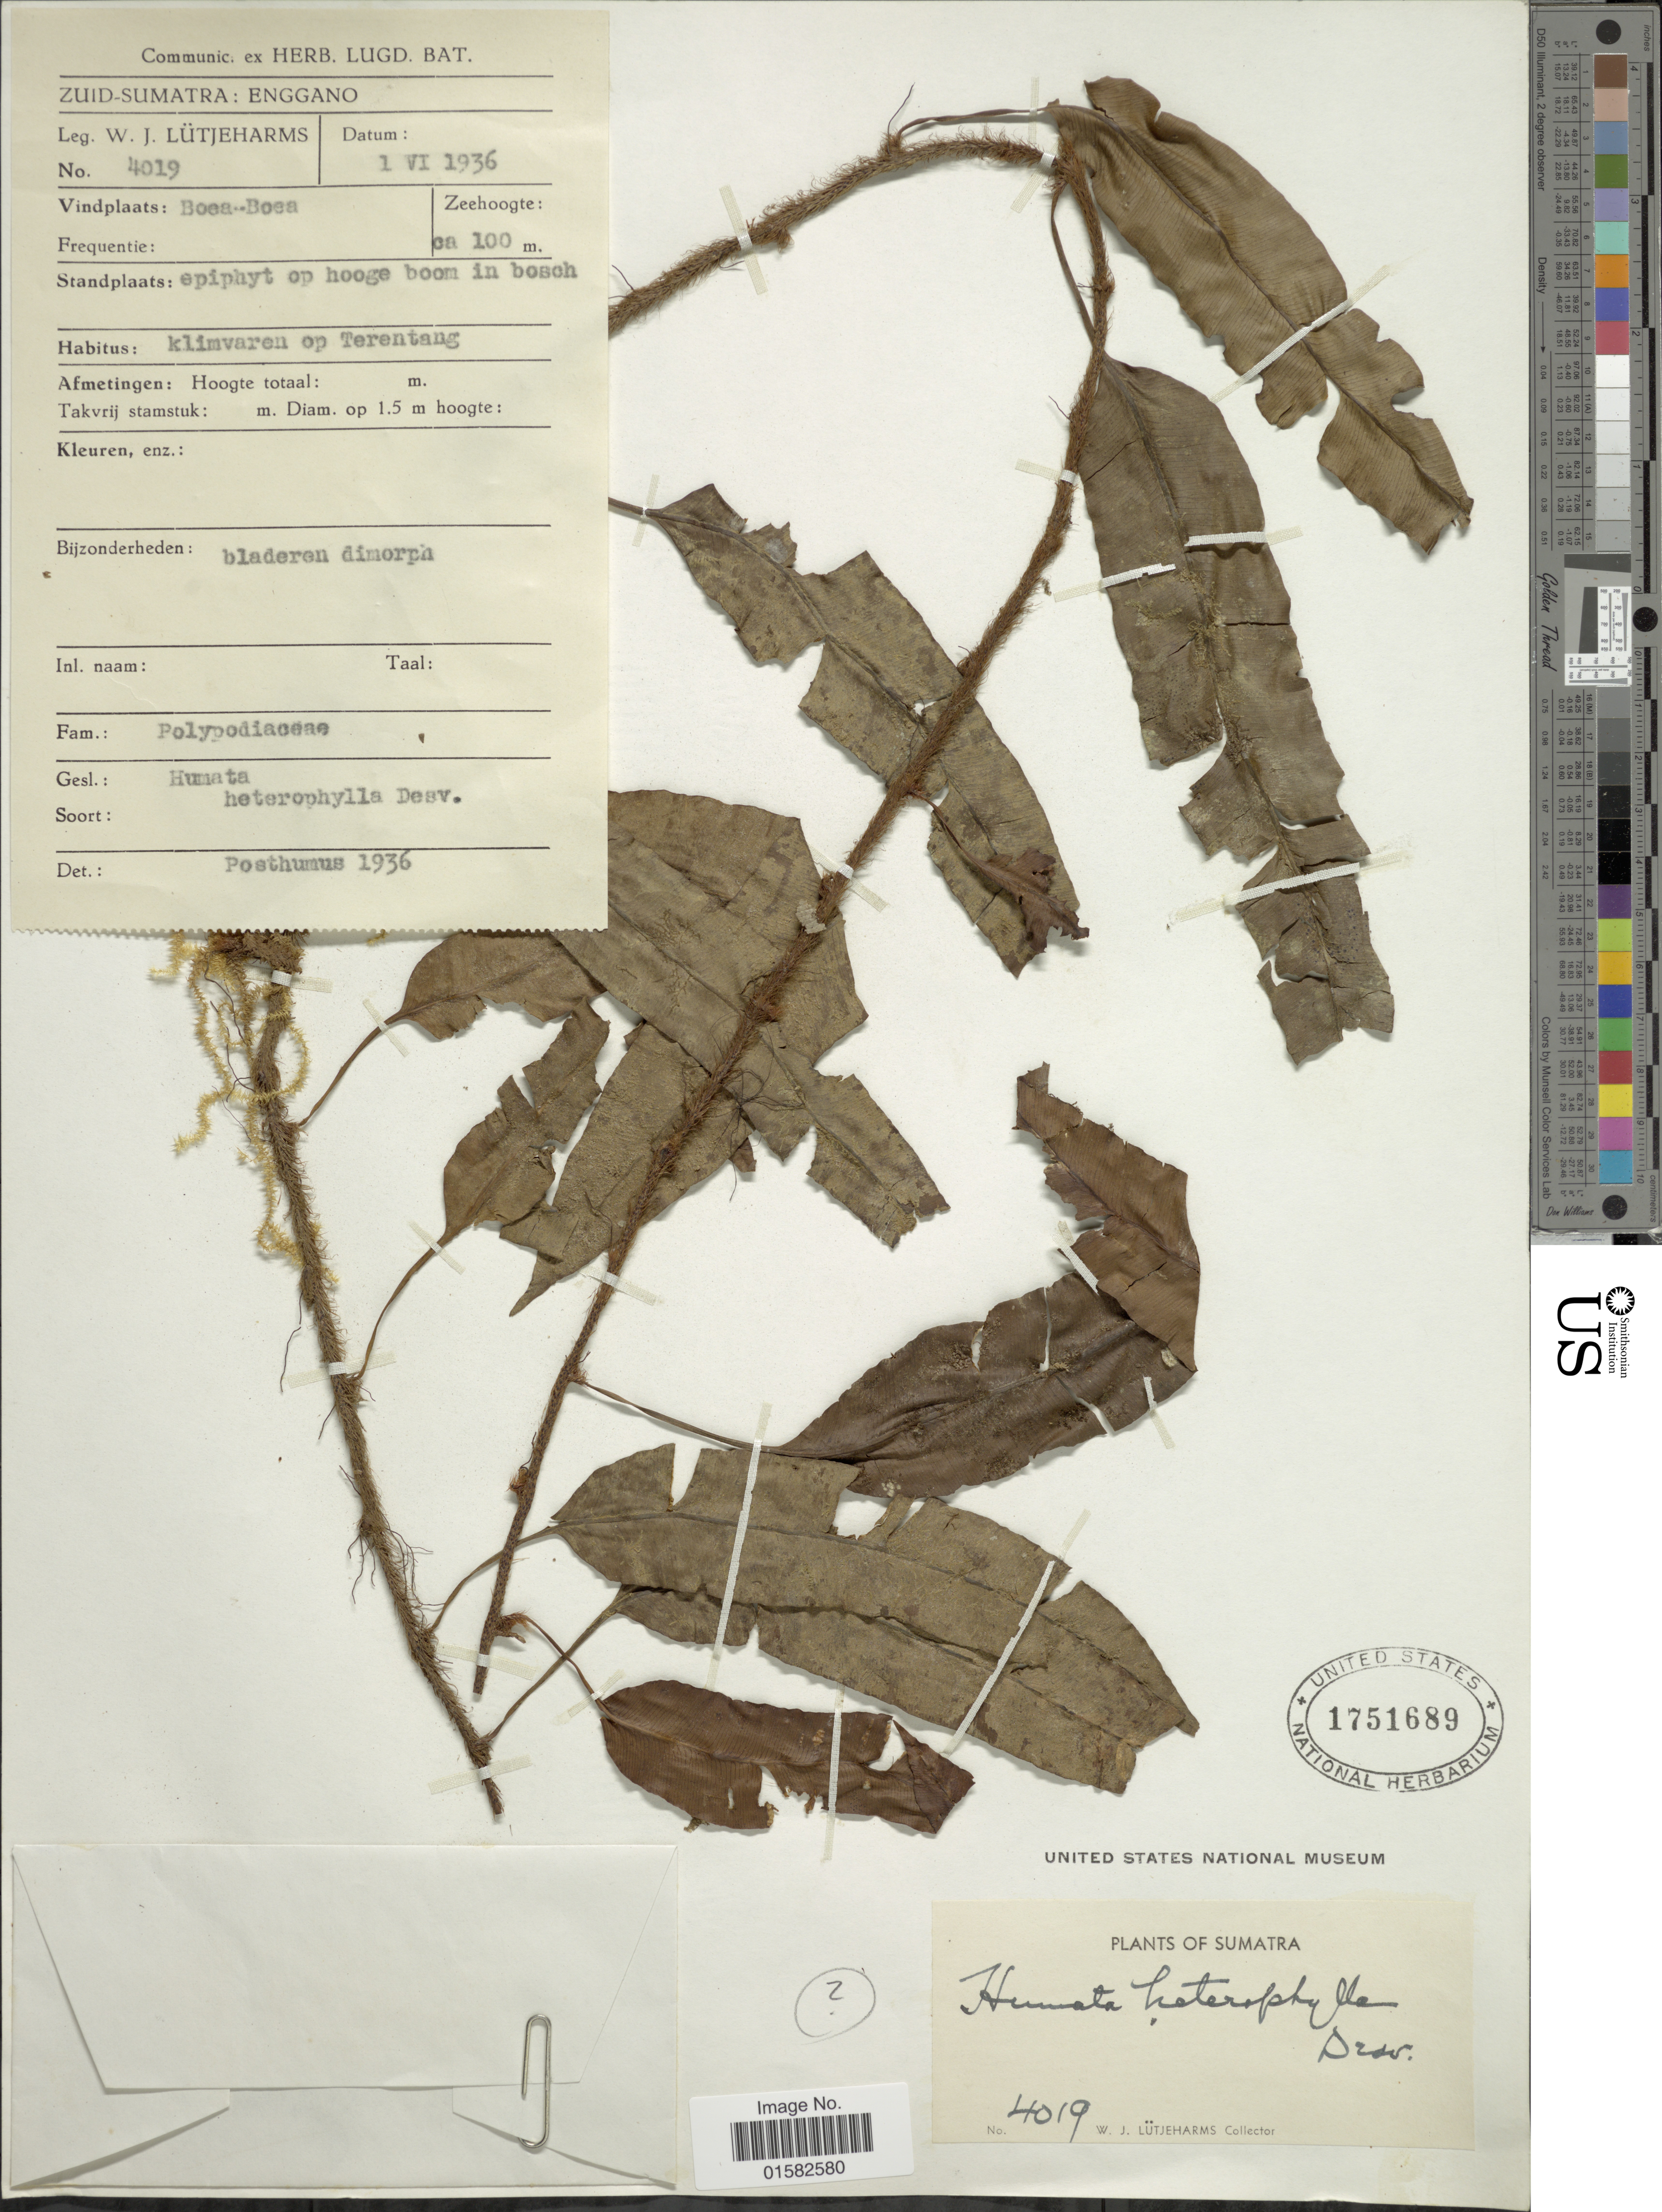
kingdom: Plantae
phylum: Tracheophyta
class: Polypodiopsida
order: Polypodiales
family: Davalliaceae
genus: Humata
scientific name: Humata heterophylla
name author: (Sm.) Desv.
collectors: W. Lutjeharms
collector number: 4019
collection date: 1936-06-01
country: Indonesia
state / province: Sumatra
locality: Zuid - Sumatra : Enggano, Boea - boea, epihyt op Hooge boom in Bosch, Klimvaren op Terentang.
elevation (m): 100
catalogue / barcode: US 1751689